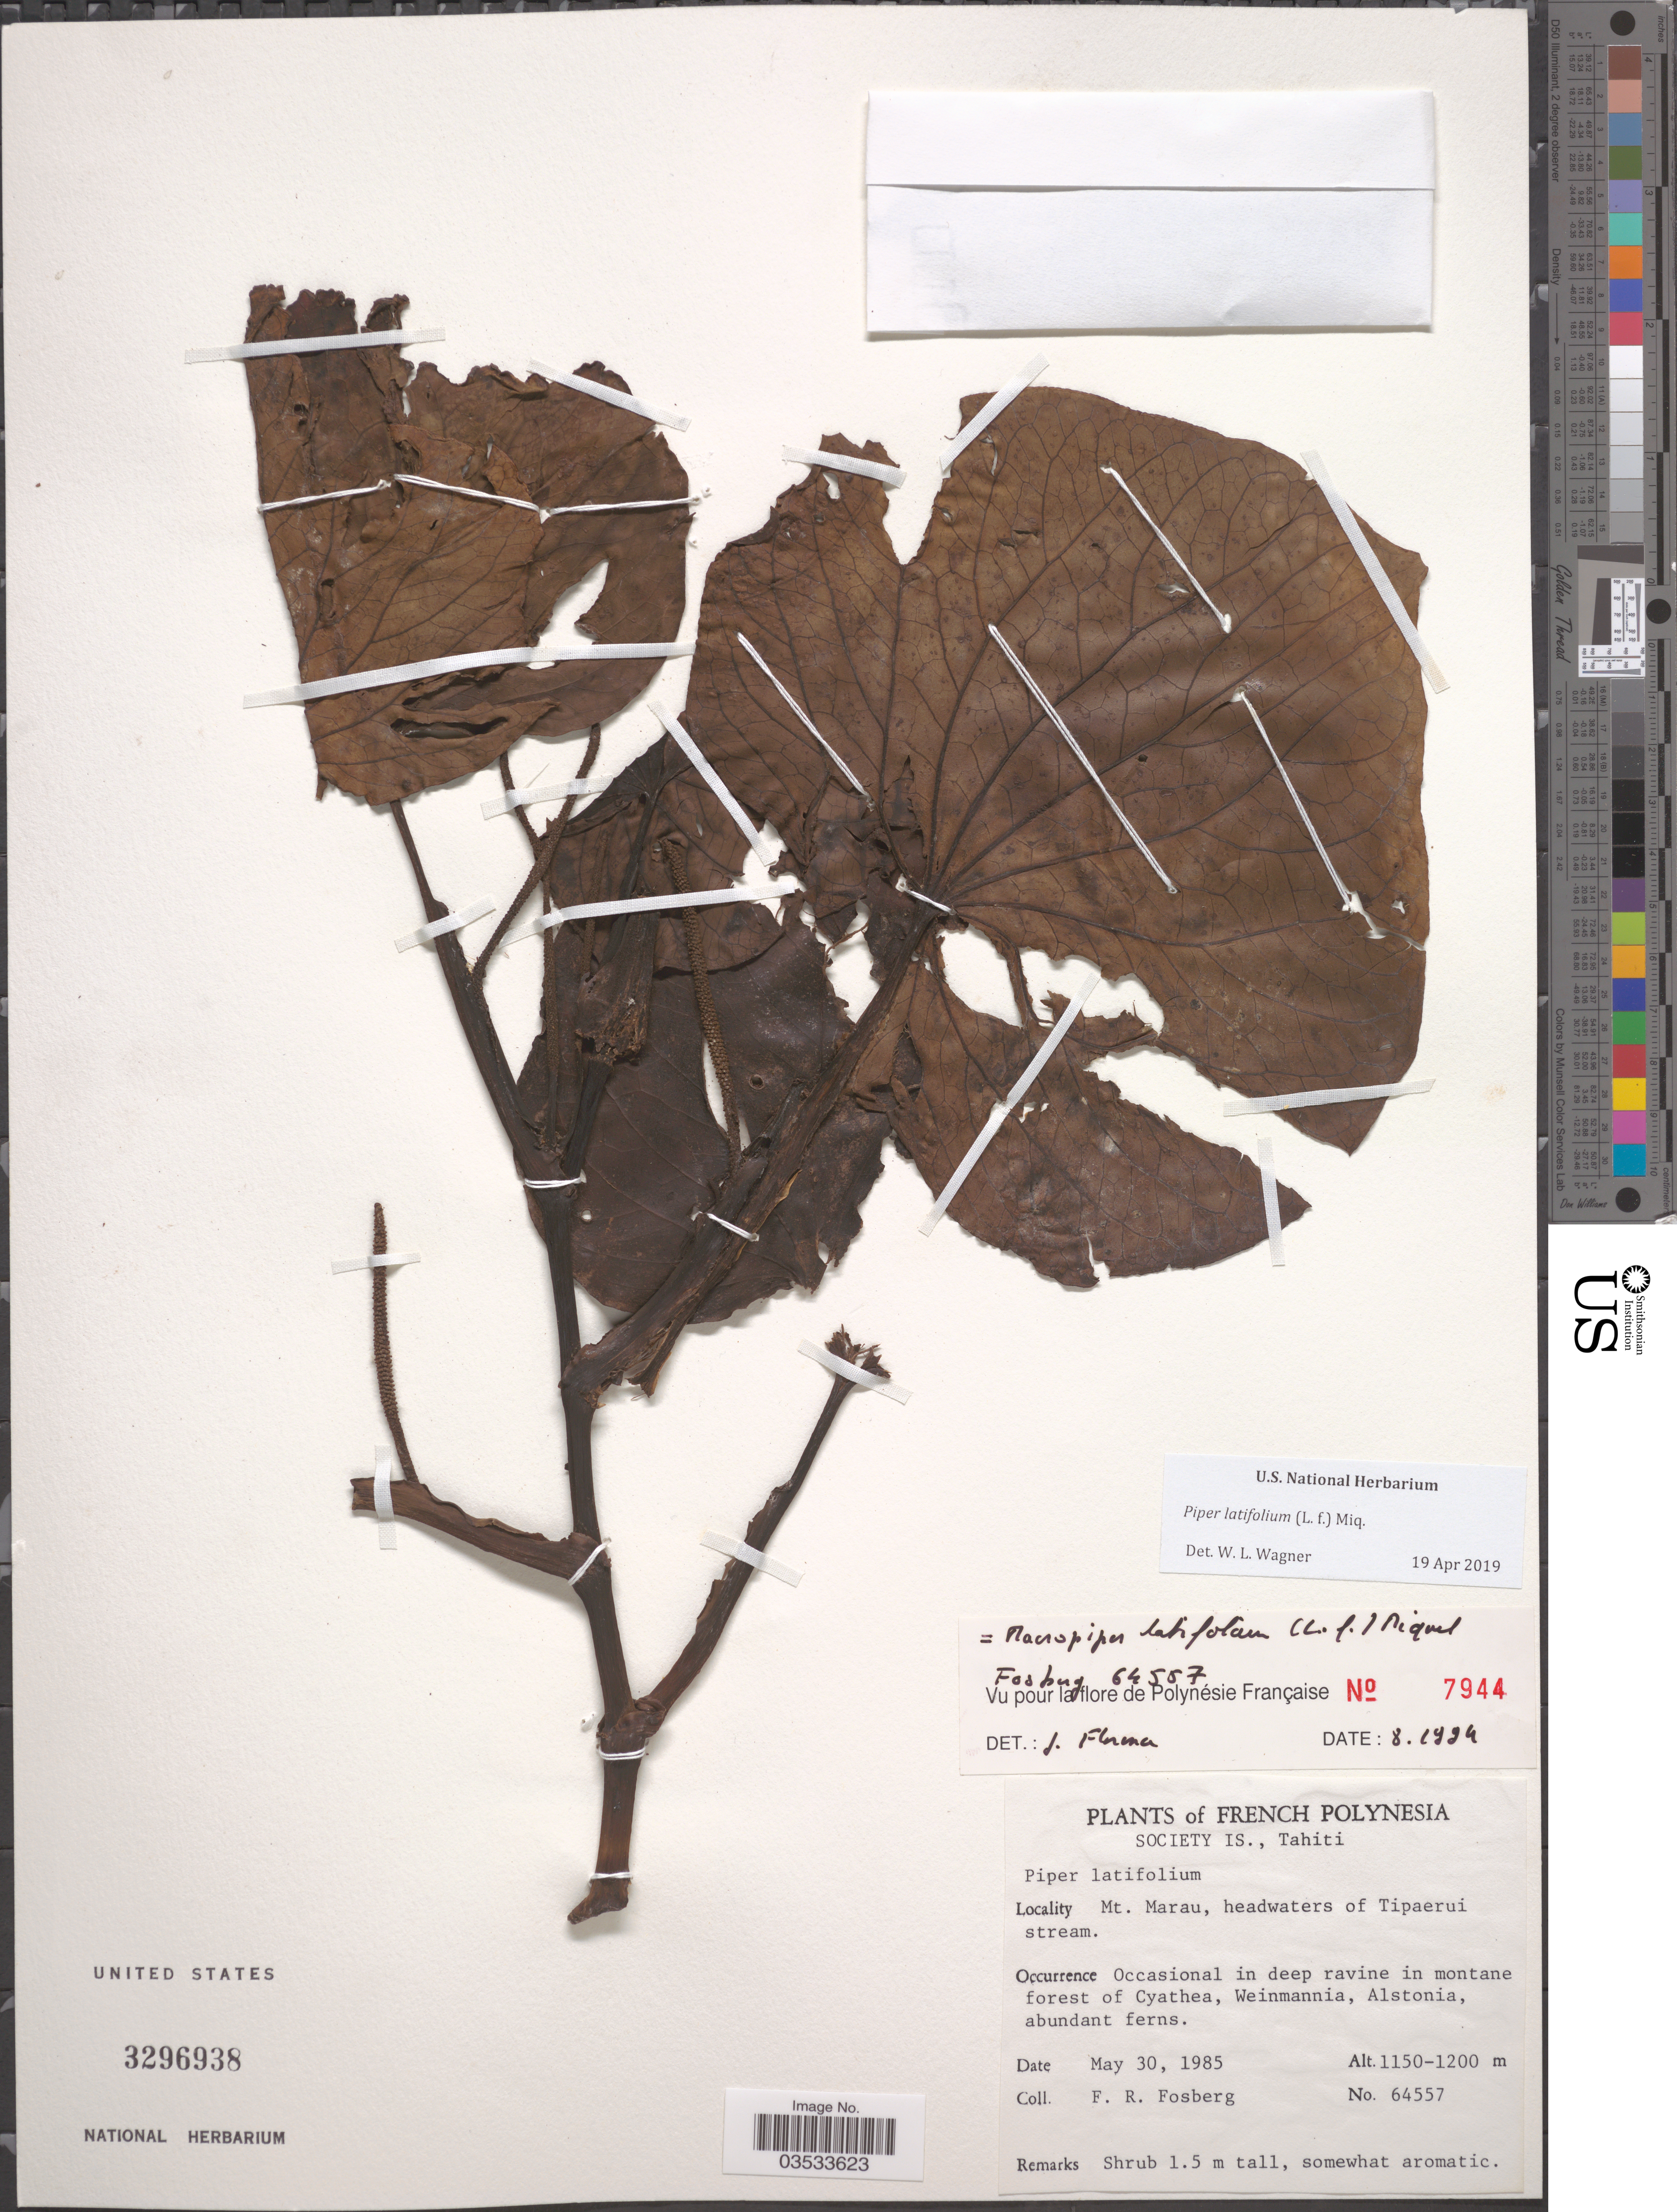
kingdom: Plantae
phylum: Tracheophyta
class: Magnoliopsida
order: Piperales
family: Piperaceae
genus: Piper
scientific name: Piper latifolium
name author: L. f.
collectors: F. R. Fosberg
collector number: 64557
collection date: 1985-05-30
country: French Polynesia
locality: Society Is., Tahiti. Mt. Marau, headwaters of Tipaerui stream.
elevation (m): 1150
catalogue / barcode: US 3296938